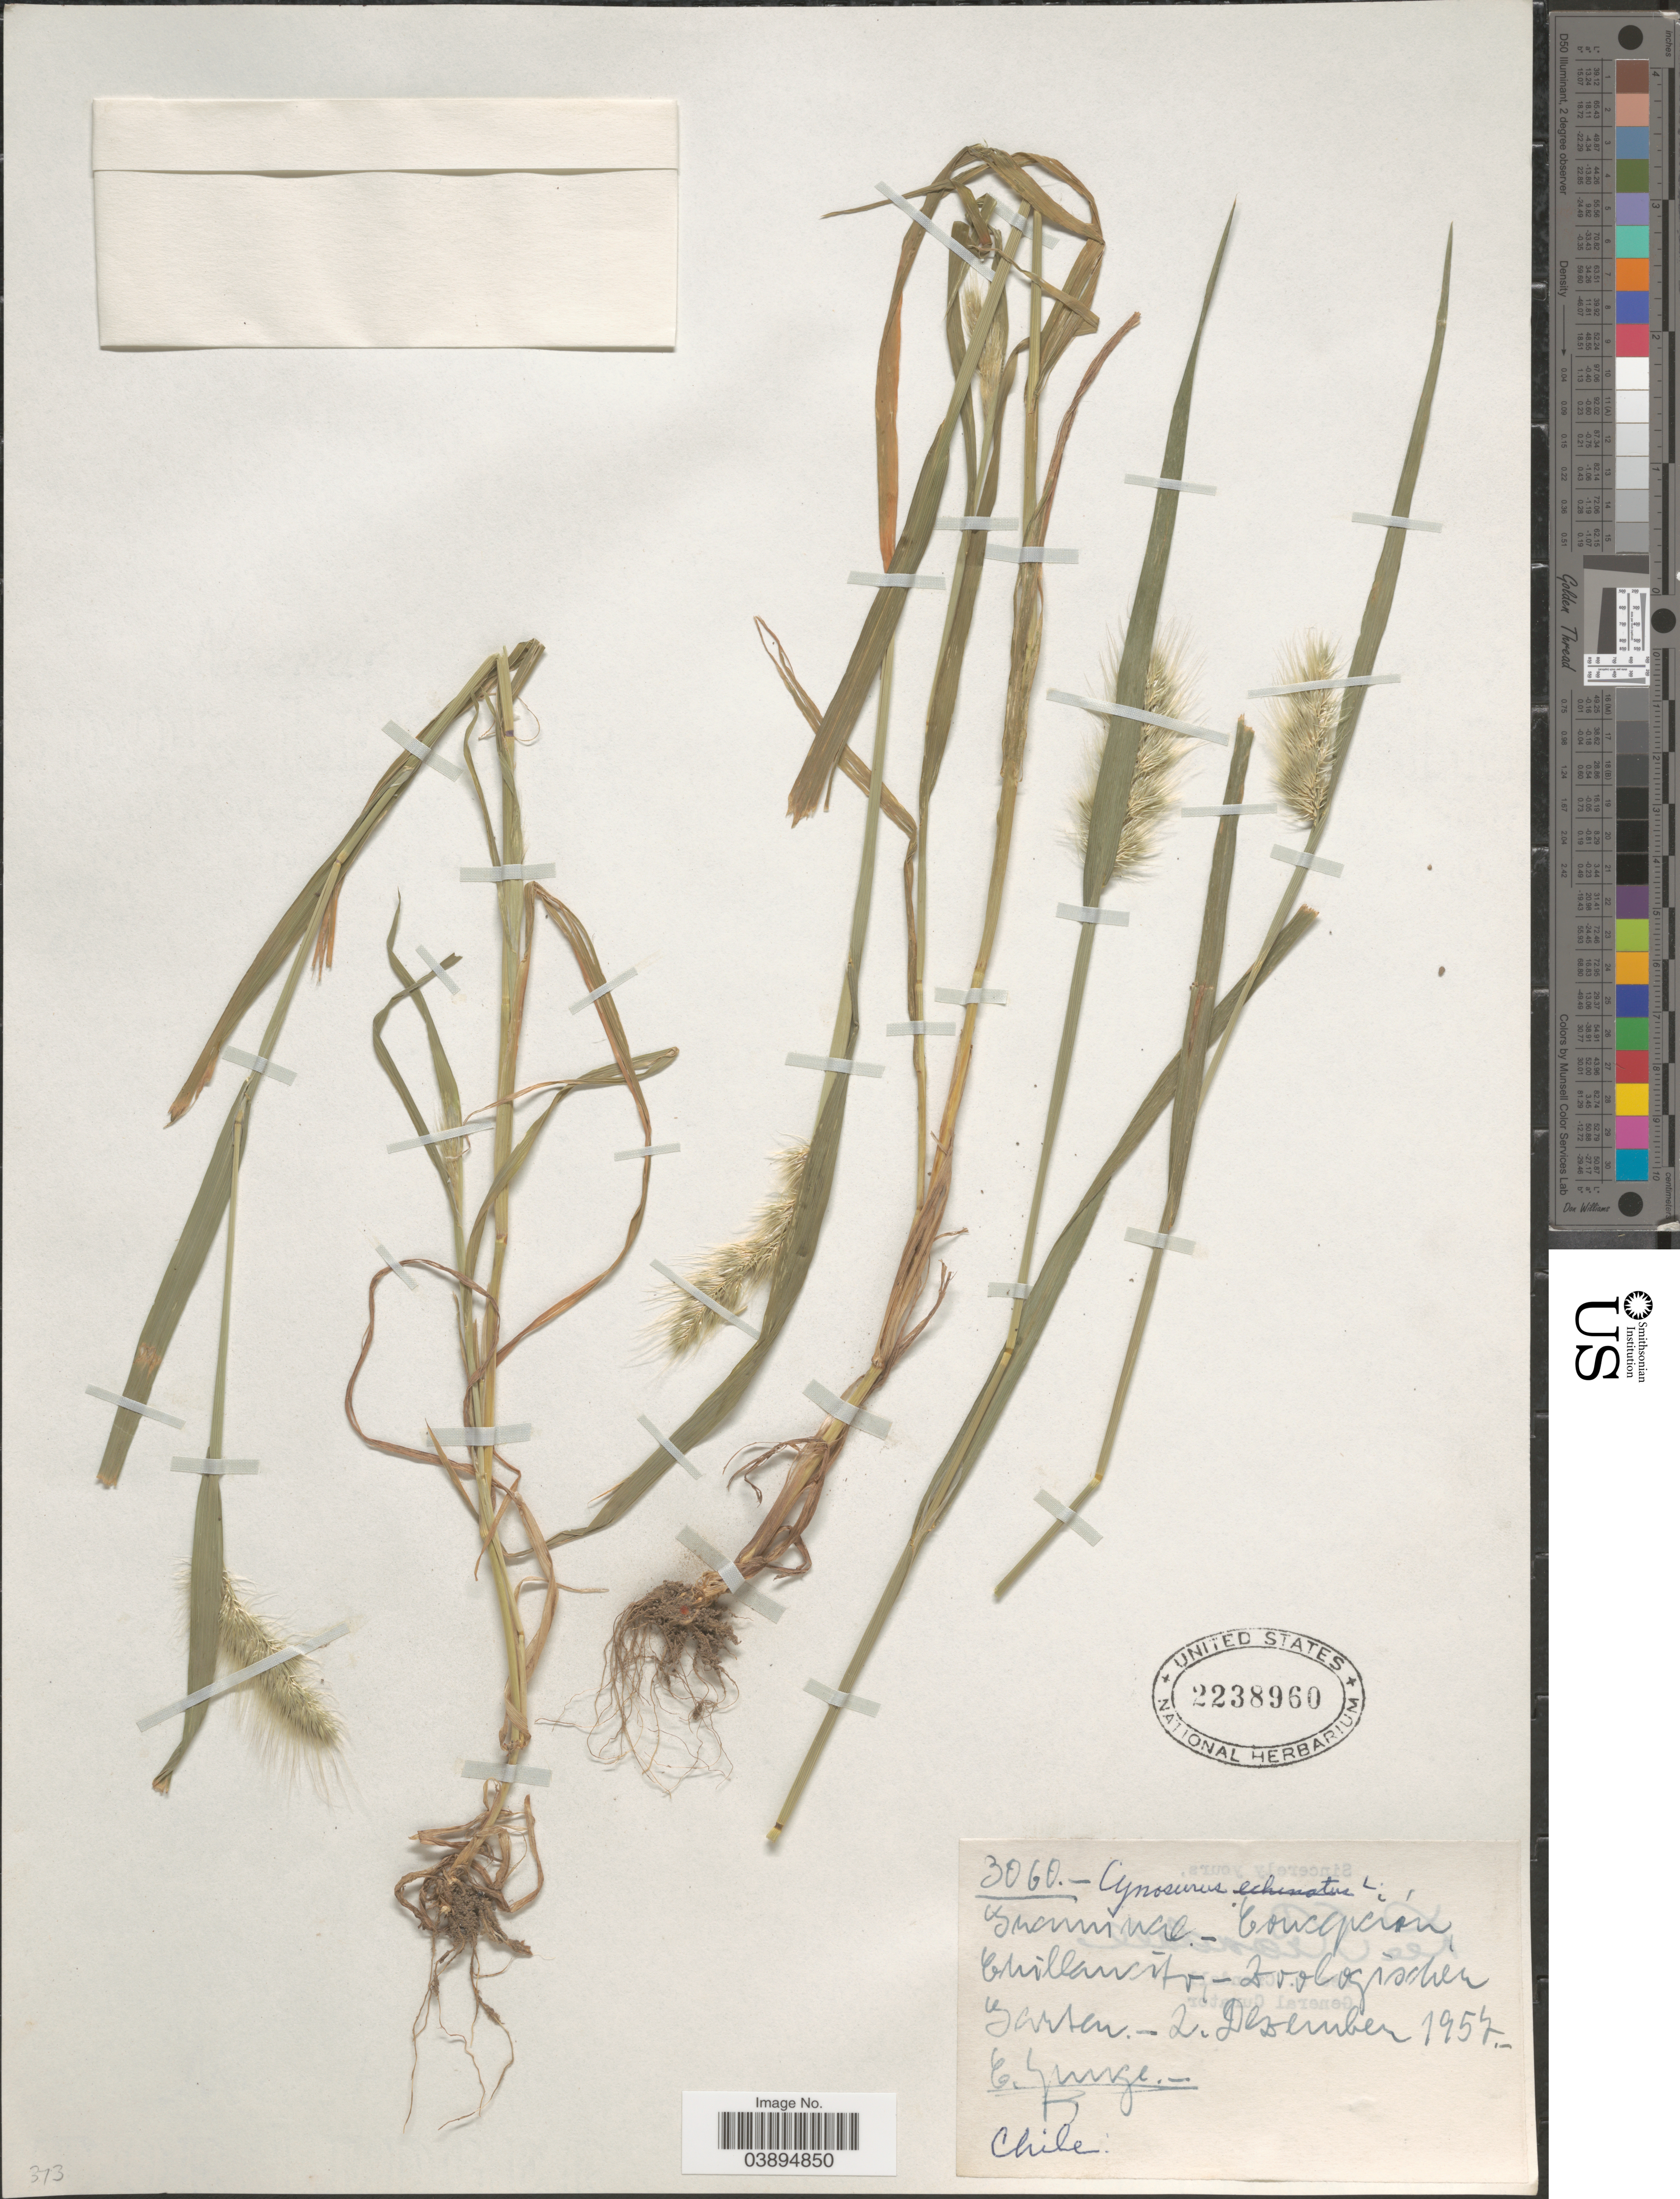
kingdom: Plantae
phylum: Tracheophyta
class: Liliopsida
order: Poales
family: Poaceae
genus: Cynosurus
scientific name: Cynosurus echinatus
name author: L.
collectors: E. Junge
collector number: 3060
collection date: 1957-12-02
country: Chile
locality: Zoologisher Garten.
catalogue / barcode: US 2238960